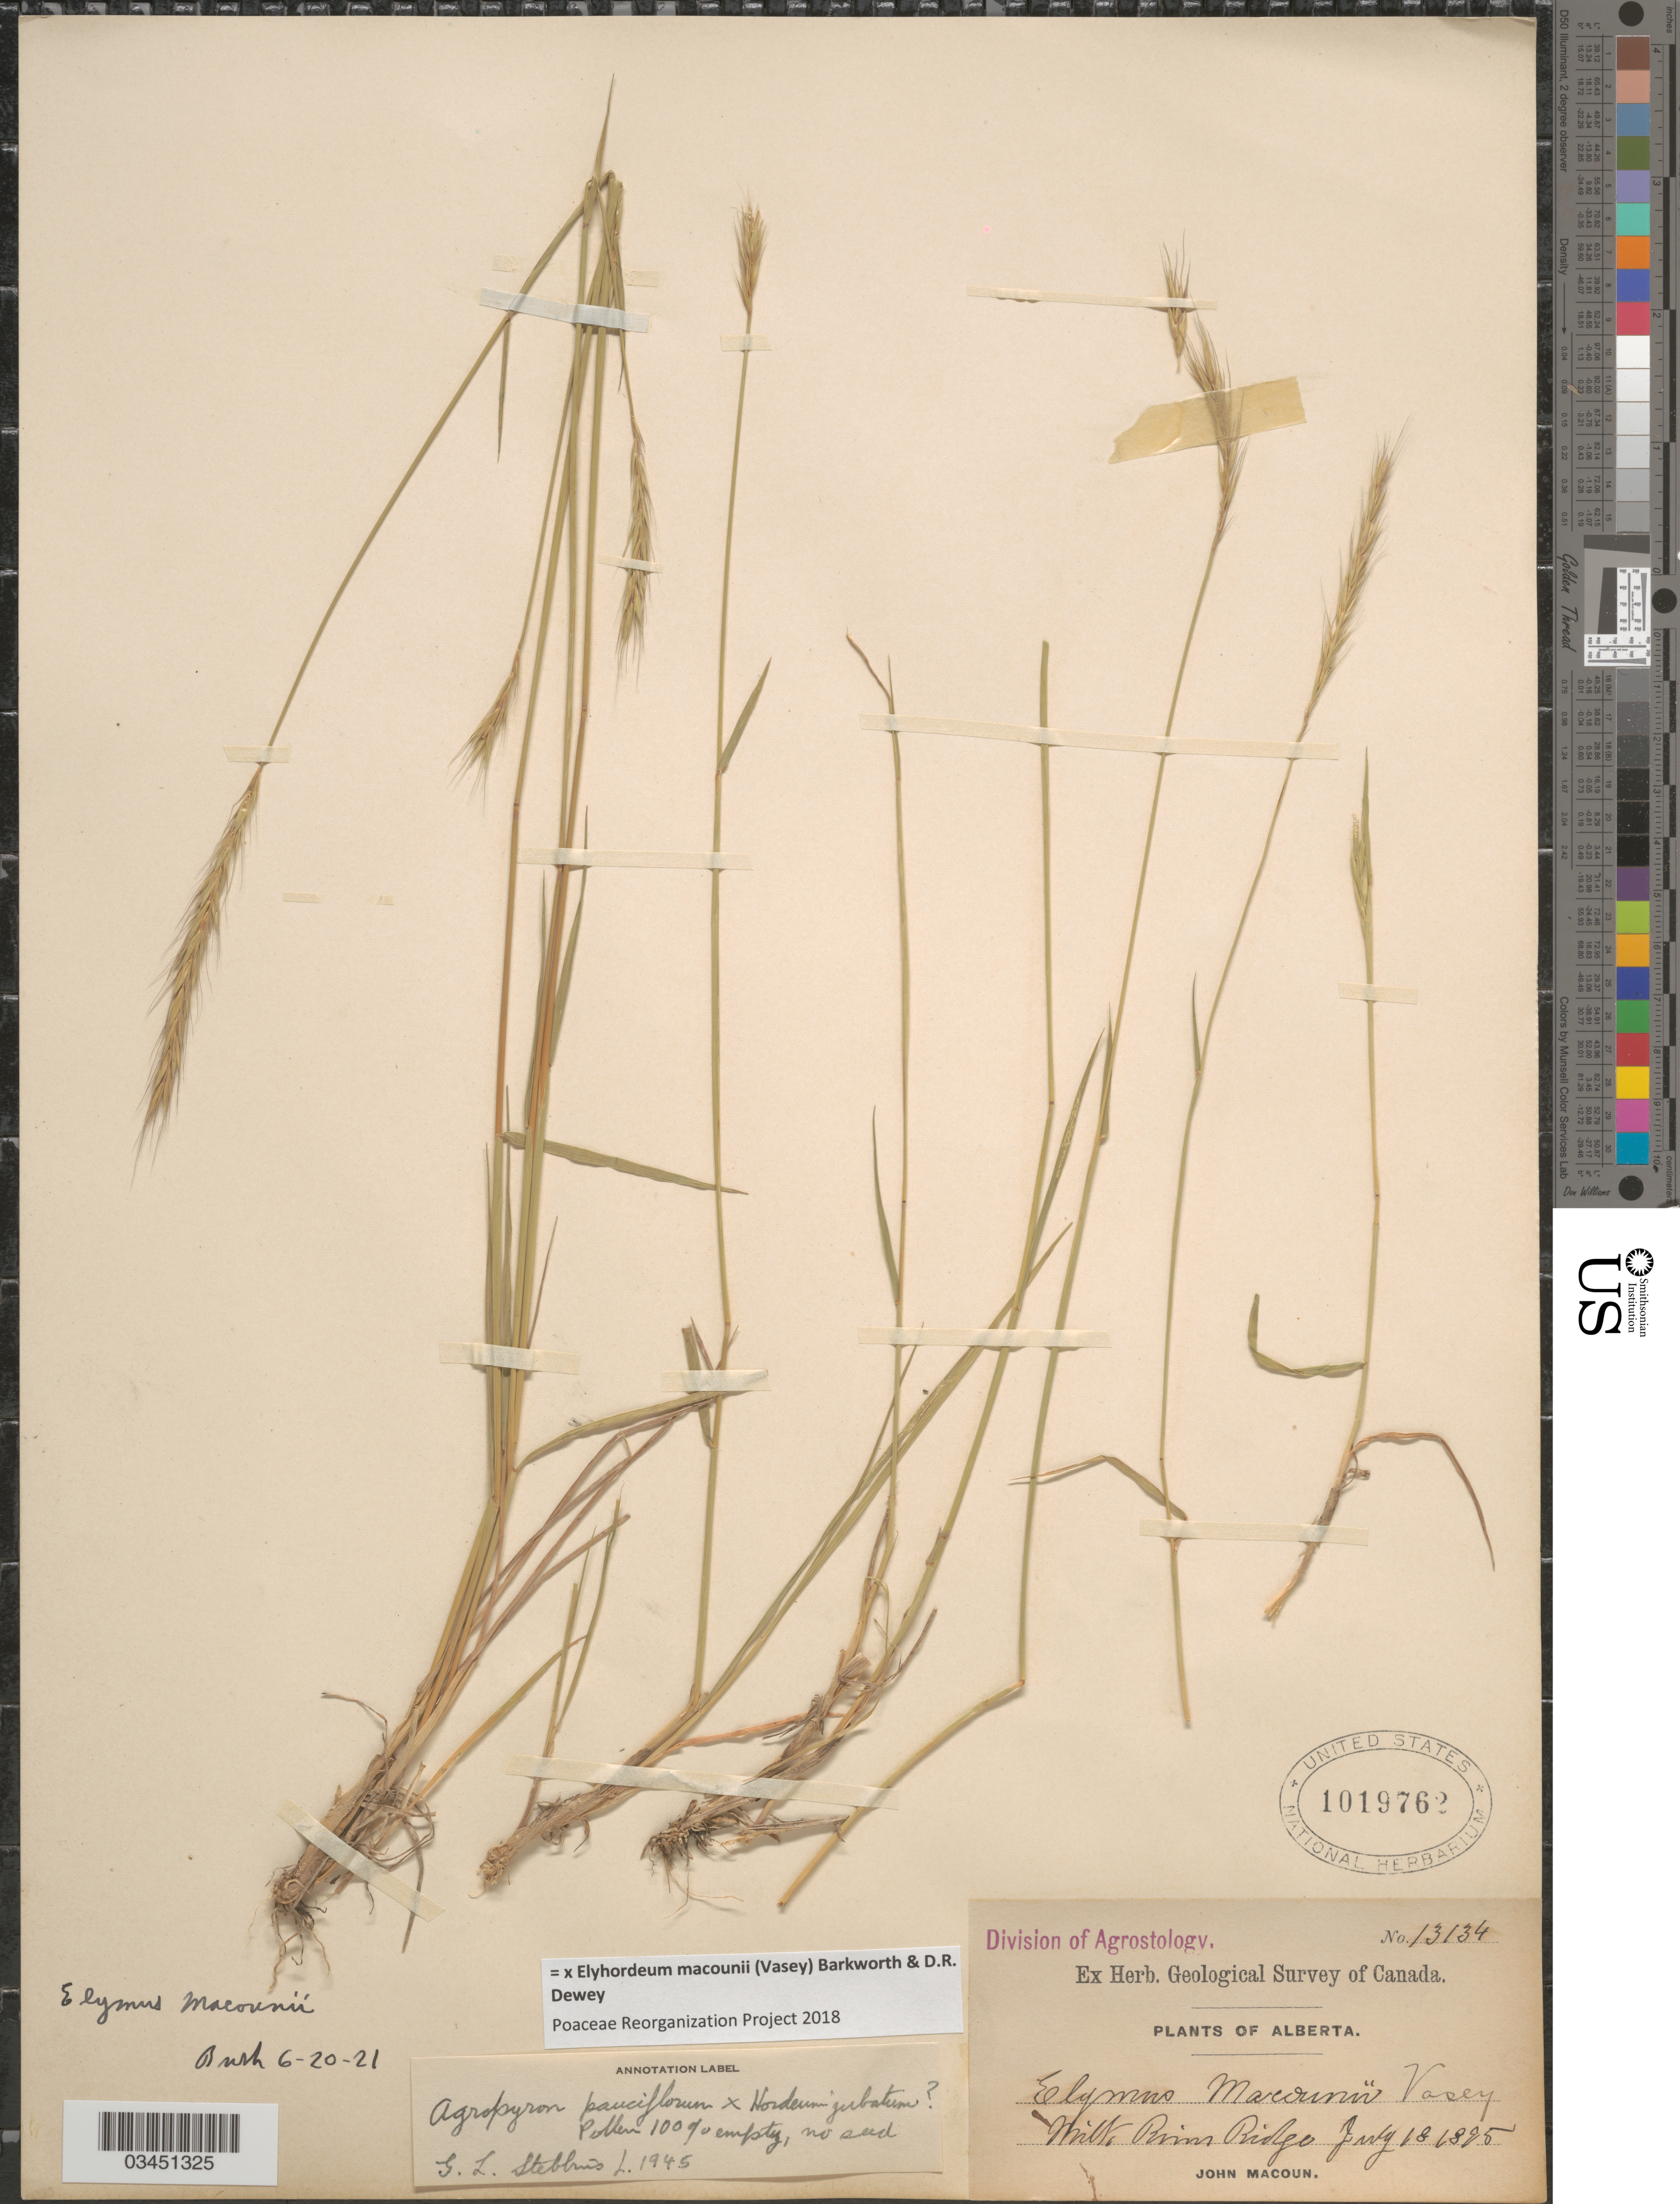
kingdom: Plantae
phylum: Tracheophyta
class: Liliopsida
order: Poales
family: Poaceae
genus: Elyhordeum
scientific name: x Elyhordeum macounii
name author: (Vasey) Barkworth & Dewey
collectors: J. Macoun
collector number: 13134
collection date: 1895-07-18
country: Canada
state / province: Alberta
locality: Geological Survey of Canada. White River Ridge.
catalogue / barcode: US 1019762